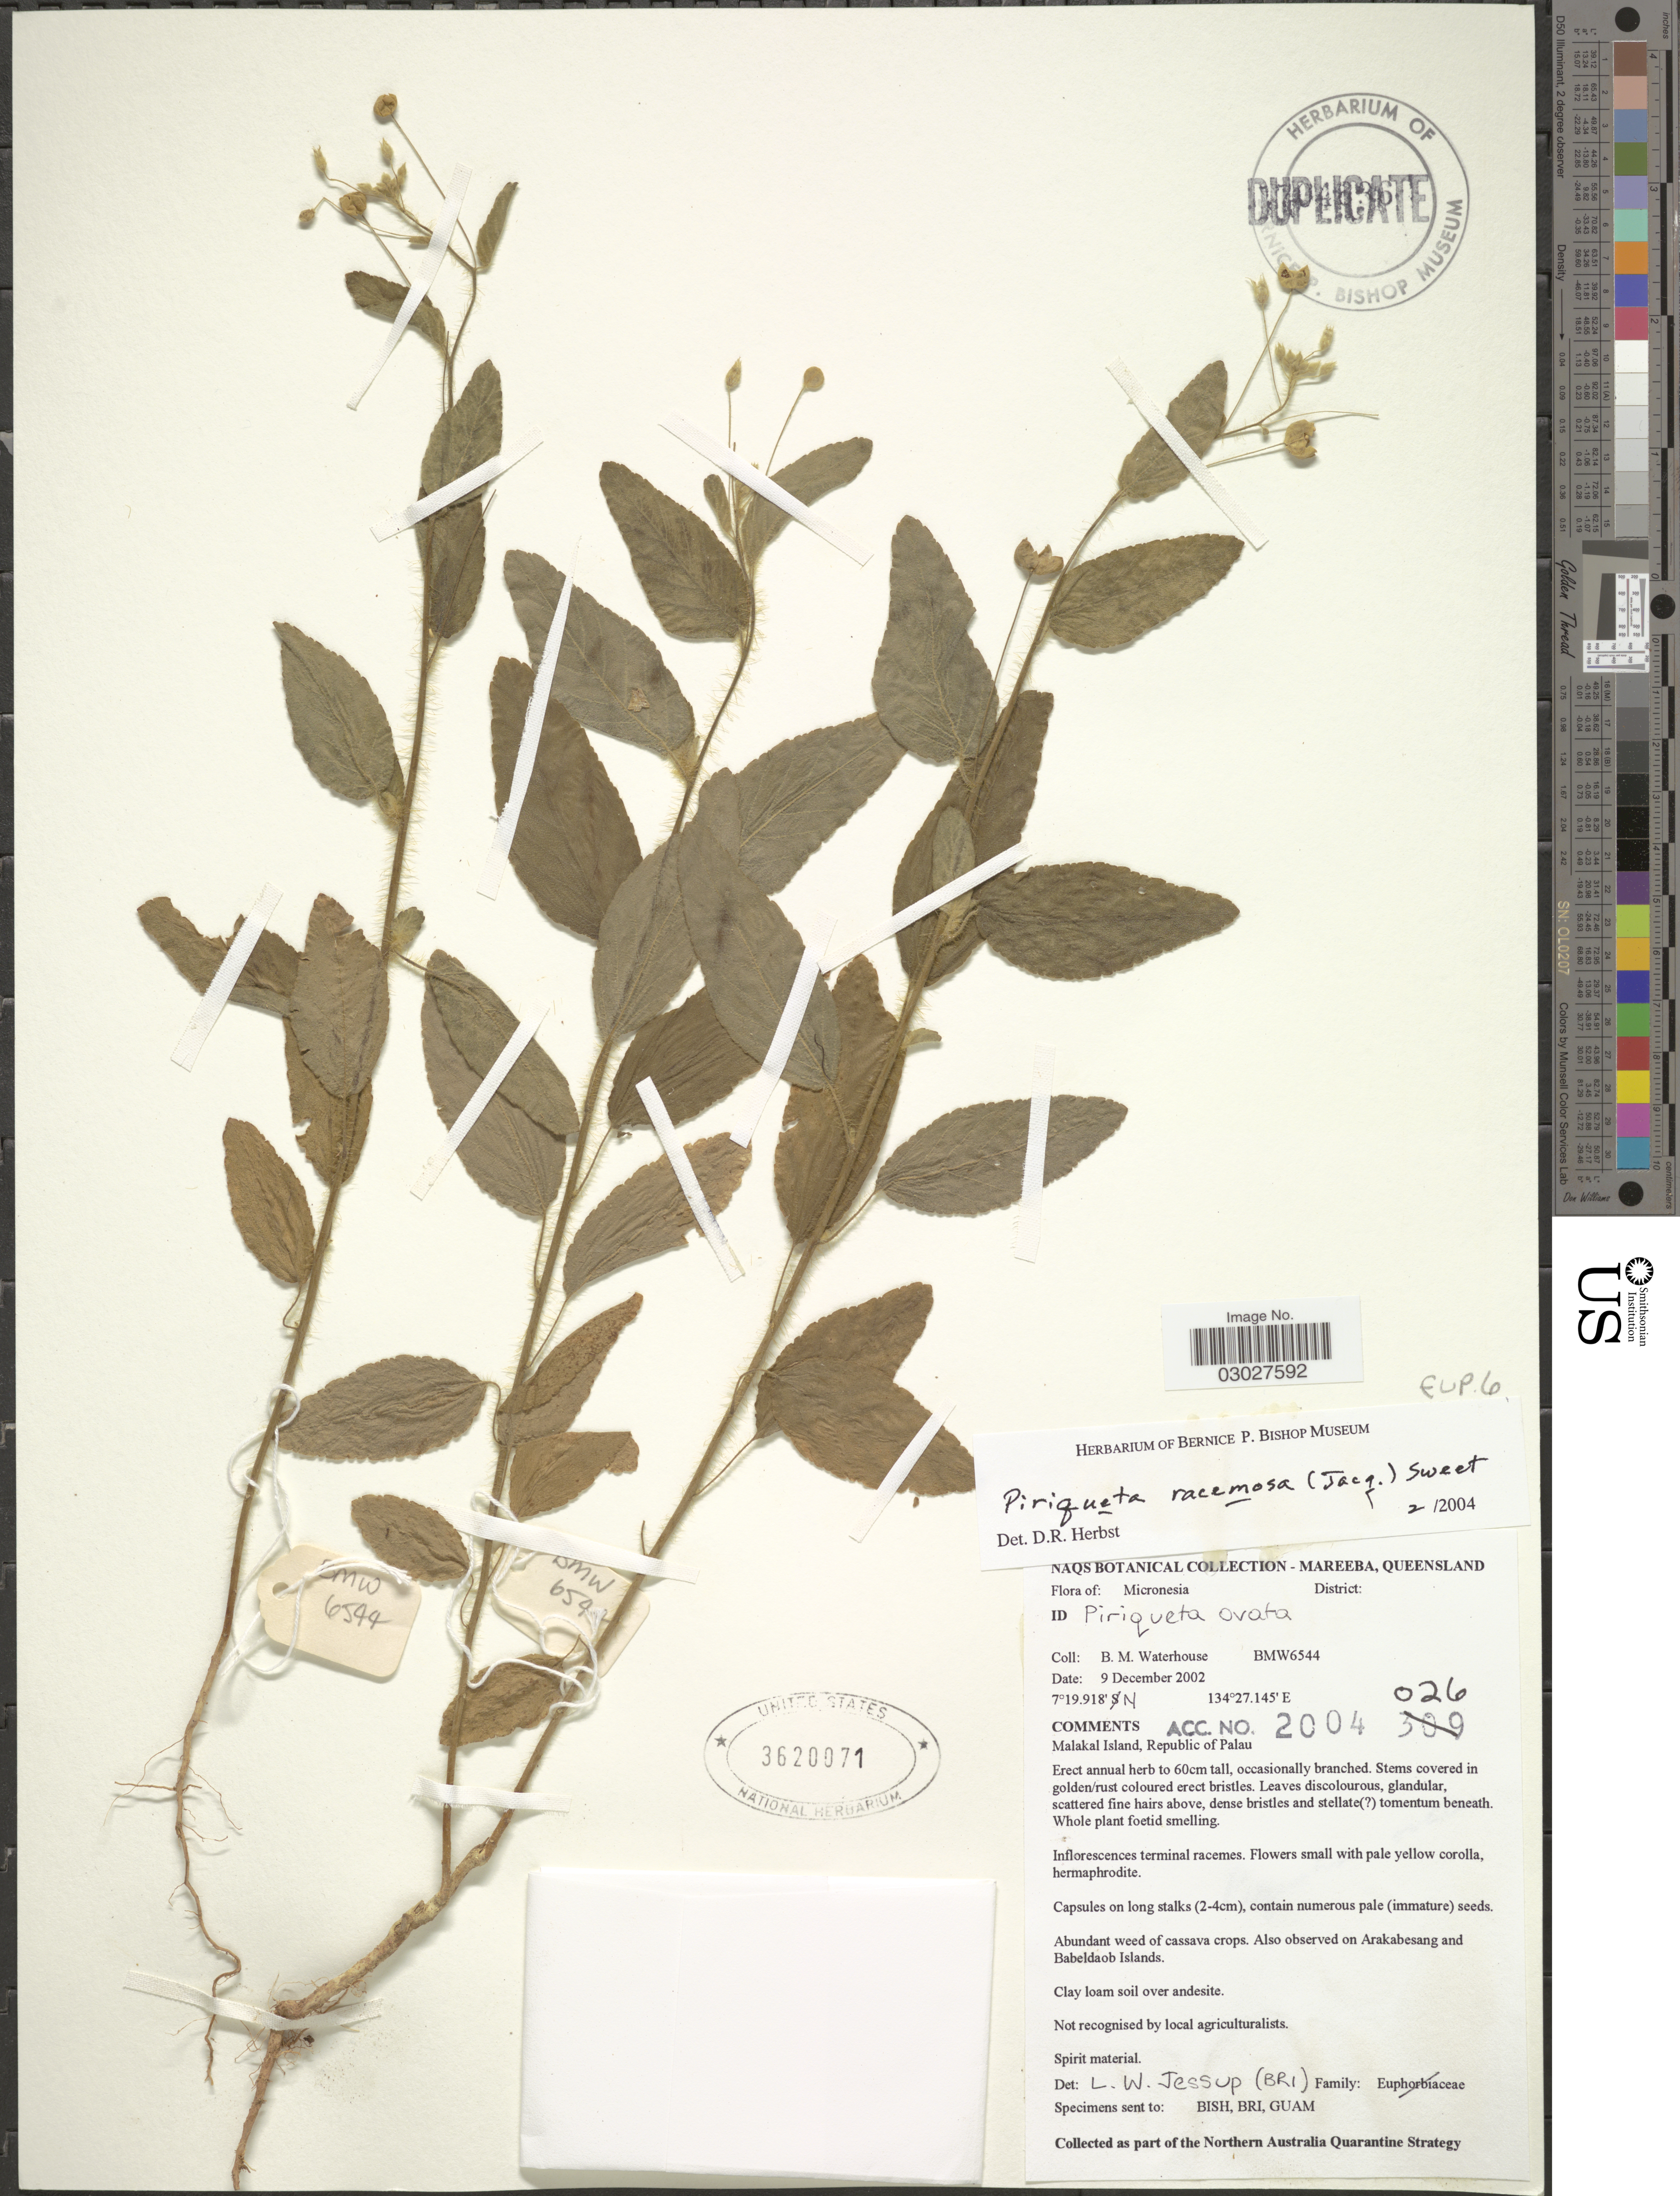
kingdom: Plantae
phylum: Tracheophyta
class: Magnoliopsida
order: Malpighiales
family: Turneraceae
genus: Piriqueta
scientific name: Piriqueta sp.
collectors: B. Waterhouse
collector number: BMW6544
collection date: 2002-12-09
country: Palau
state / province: Koror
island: Ngemelachel [Malakal]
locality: Malakal Island, Republic of Palau.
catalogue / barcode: US 3620071